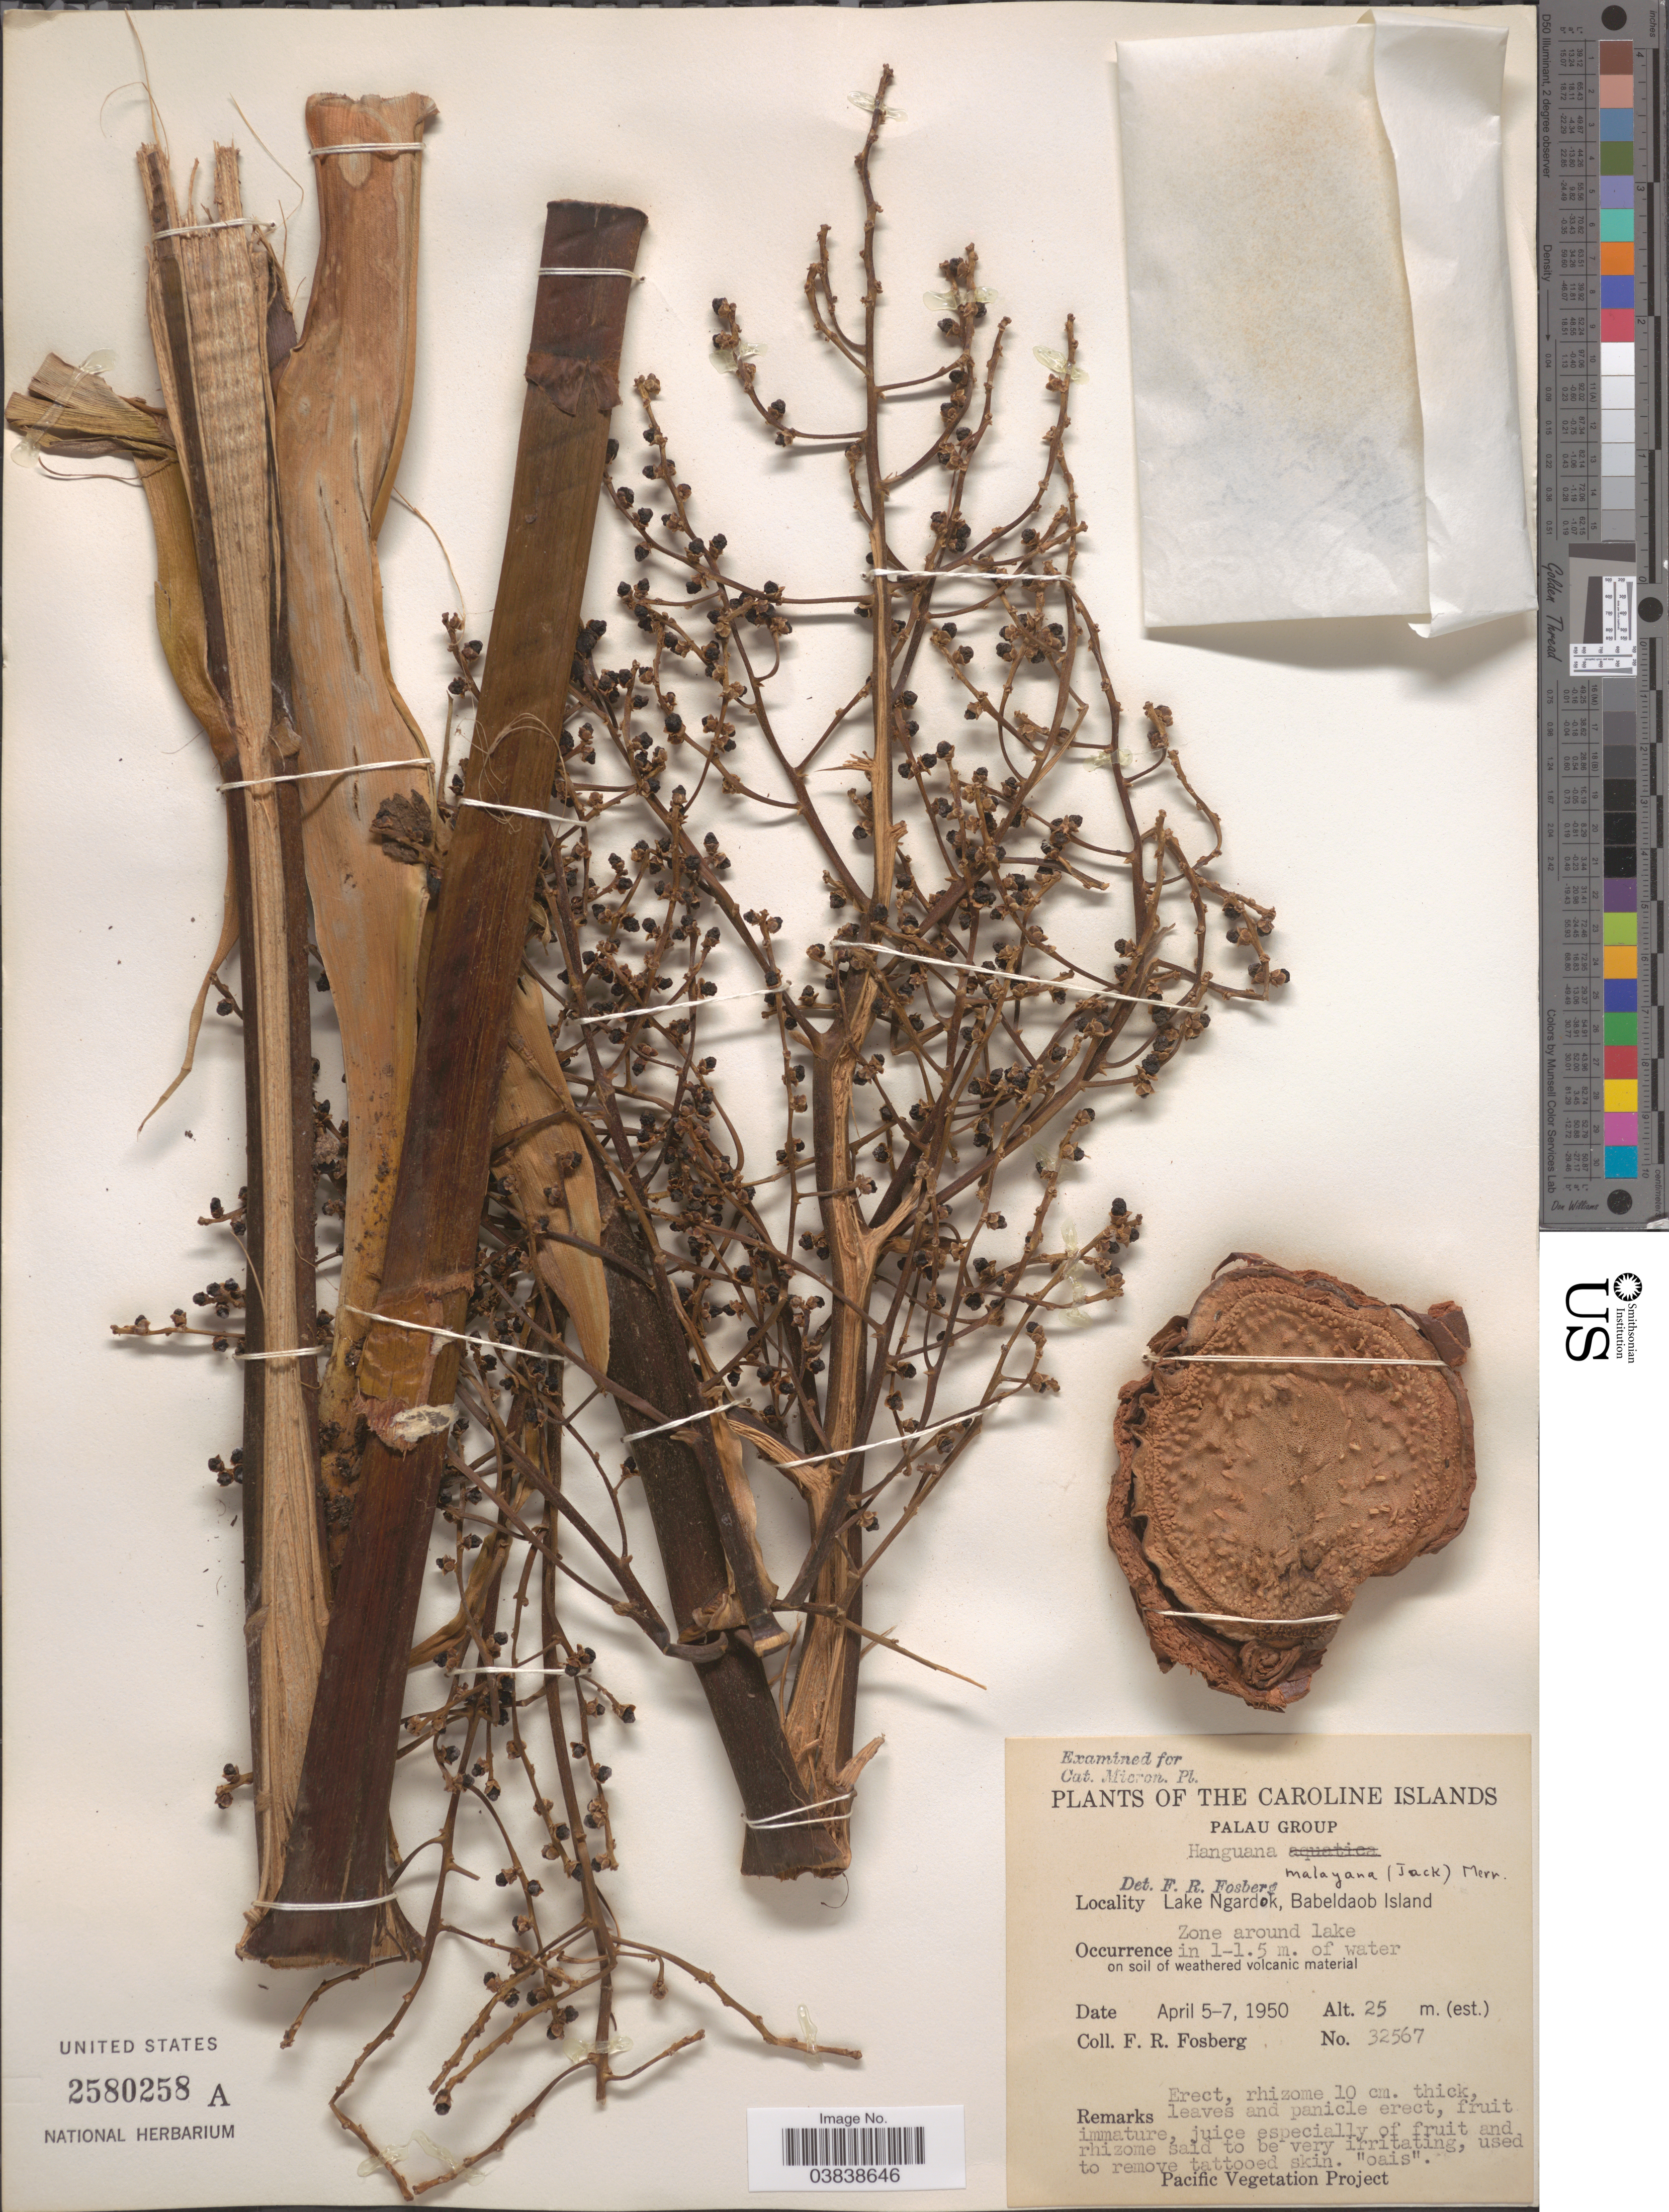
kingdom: Plantae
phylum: Tracheophyta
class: Liliopsida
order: Commelinales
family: Hanguanaceae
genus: Hanguana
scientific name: Hanguana malayana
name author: (Jack) Merr.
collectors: F. R. Fosberg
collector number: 32567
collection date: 1950-04-05/1950-04-07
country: Palau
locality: Caroline Islands. Palau Group. Lake Ngardok, Babeldaob Island. Zone around lake.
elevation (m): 25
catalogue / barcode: US 2580258A